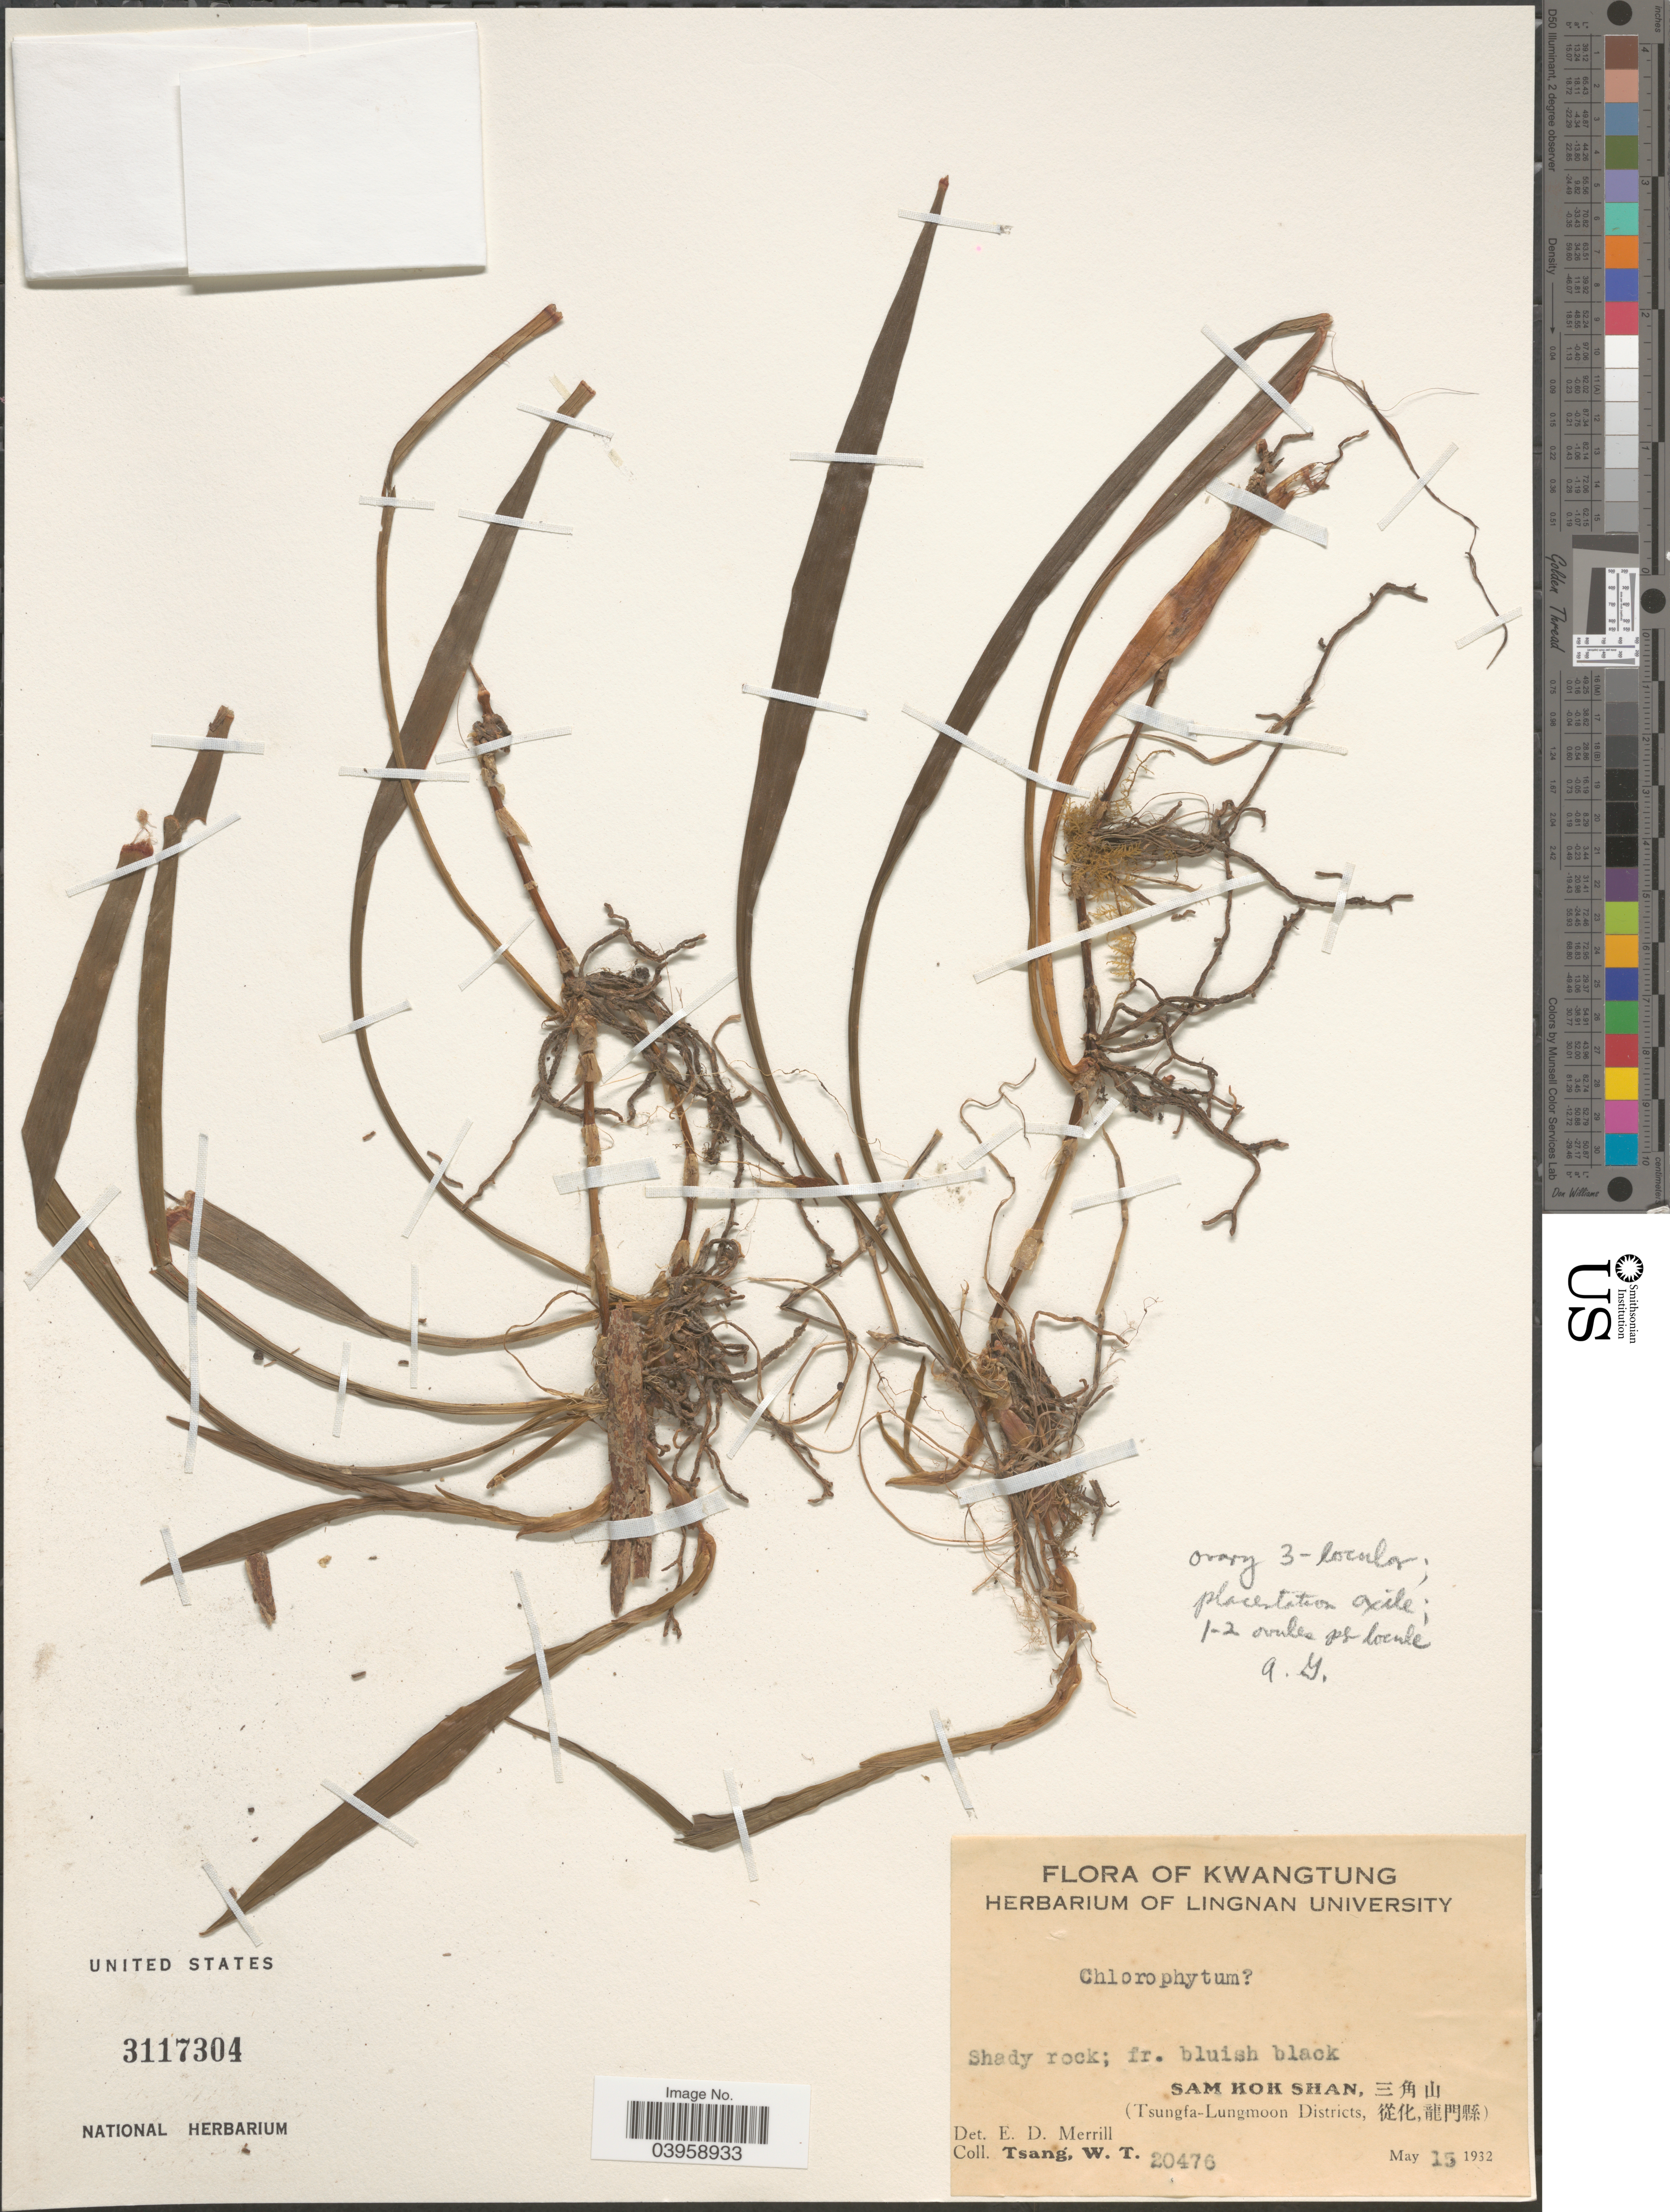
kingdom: Plantae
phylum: Tracheophyta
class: Liliopsida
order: Asparagales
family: Asparagaceae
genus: Chlorophytum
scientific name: Chlorophytum sp.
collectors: W. T. Tsang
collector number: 20476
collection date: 1932-05-15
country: China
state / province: Guangdong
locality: Kwangtung. Sam Kok Shan, X. (Tsungfa-Lungmoon Districts, X, X).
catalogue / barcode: US 3117304